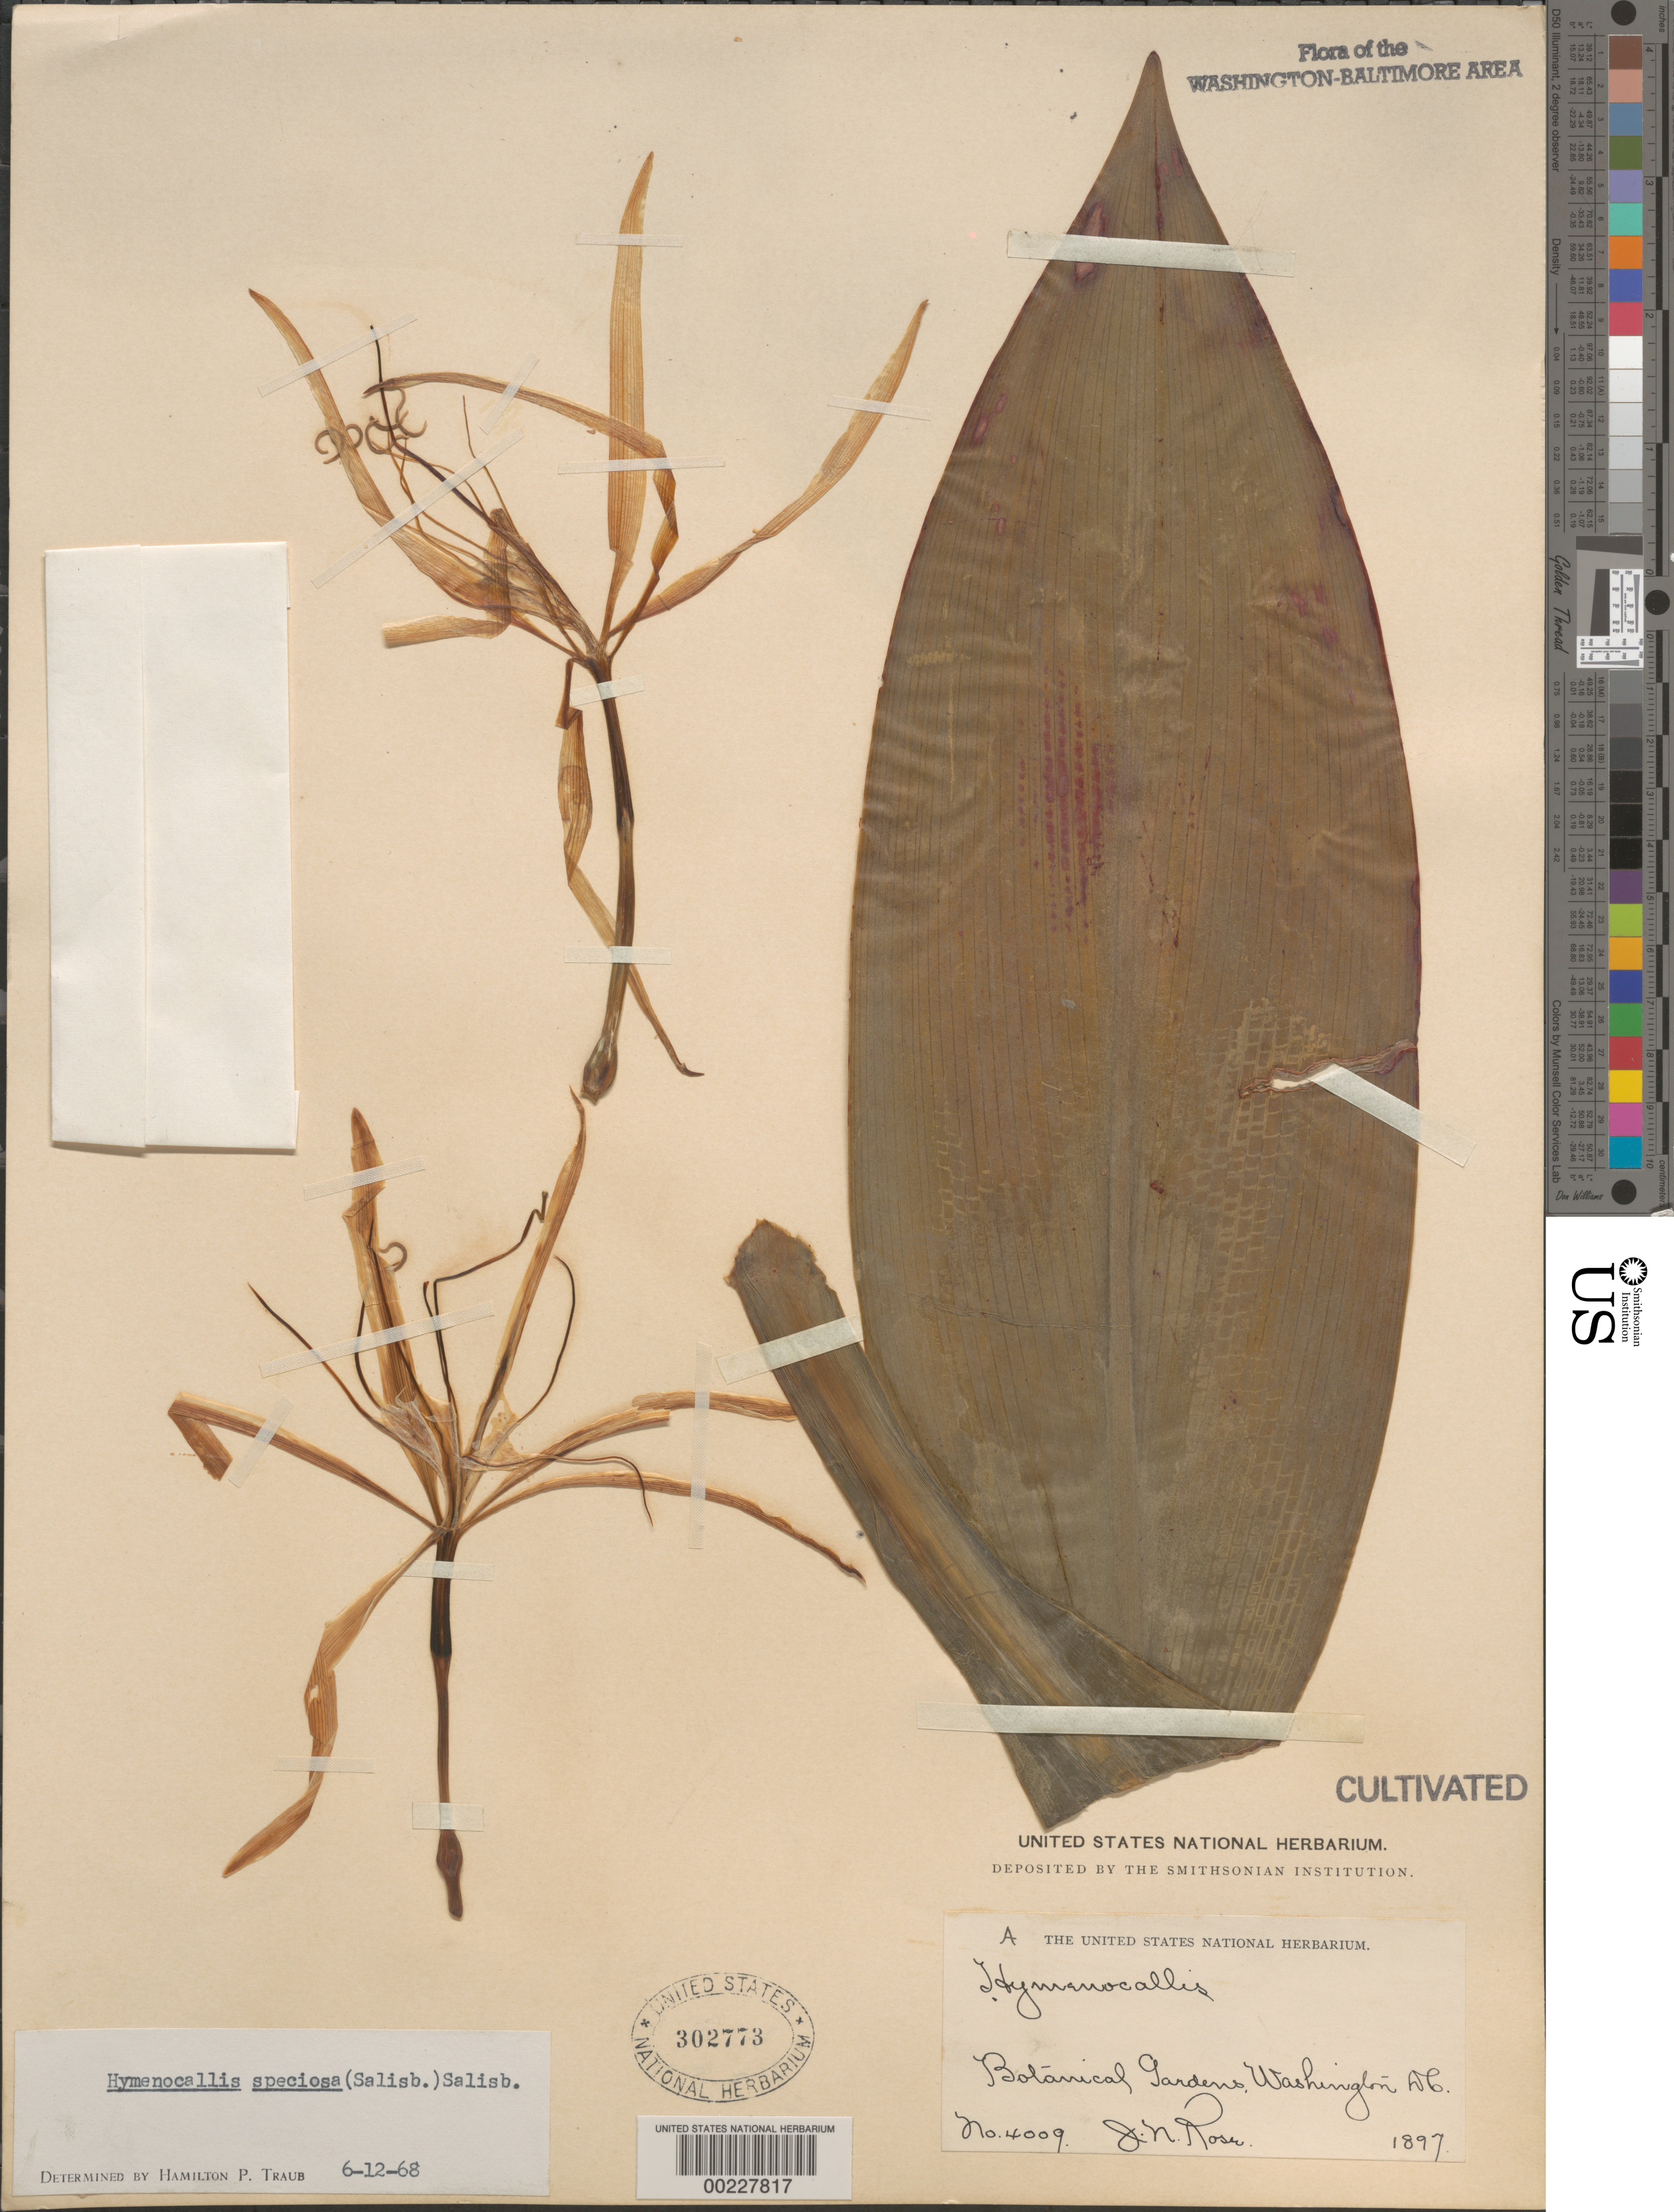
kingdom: Plantae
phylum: Tracheophyta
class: Liliopsida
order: Asparagales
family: Amaryllidaceae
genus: Hymenocallis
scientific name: Hymenocallis speciosa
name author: (L. f. ex Salisb.) Salisb.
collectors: J. N. Rose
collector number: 4009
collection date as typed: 1897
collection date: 1897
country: United States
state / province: District of Columbia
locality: Botanical gardens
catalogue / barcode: US 302773